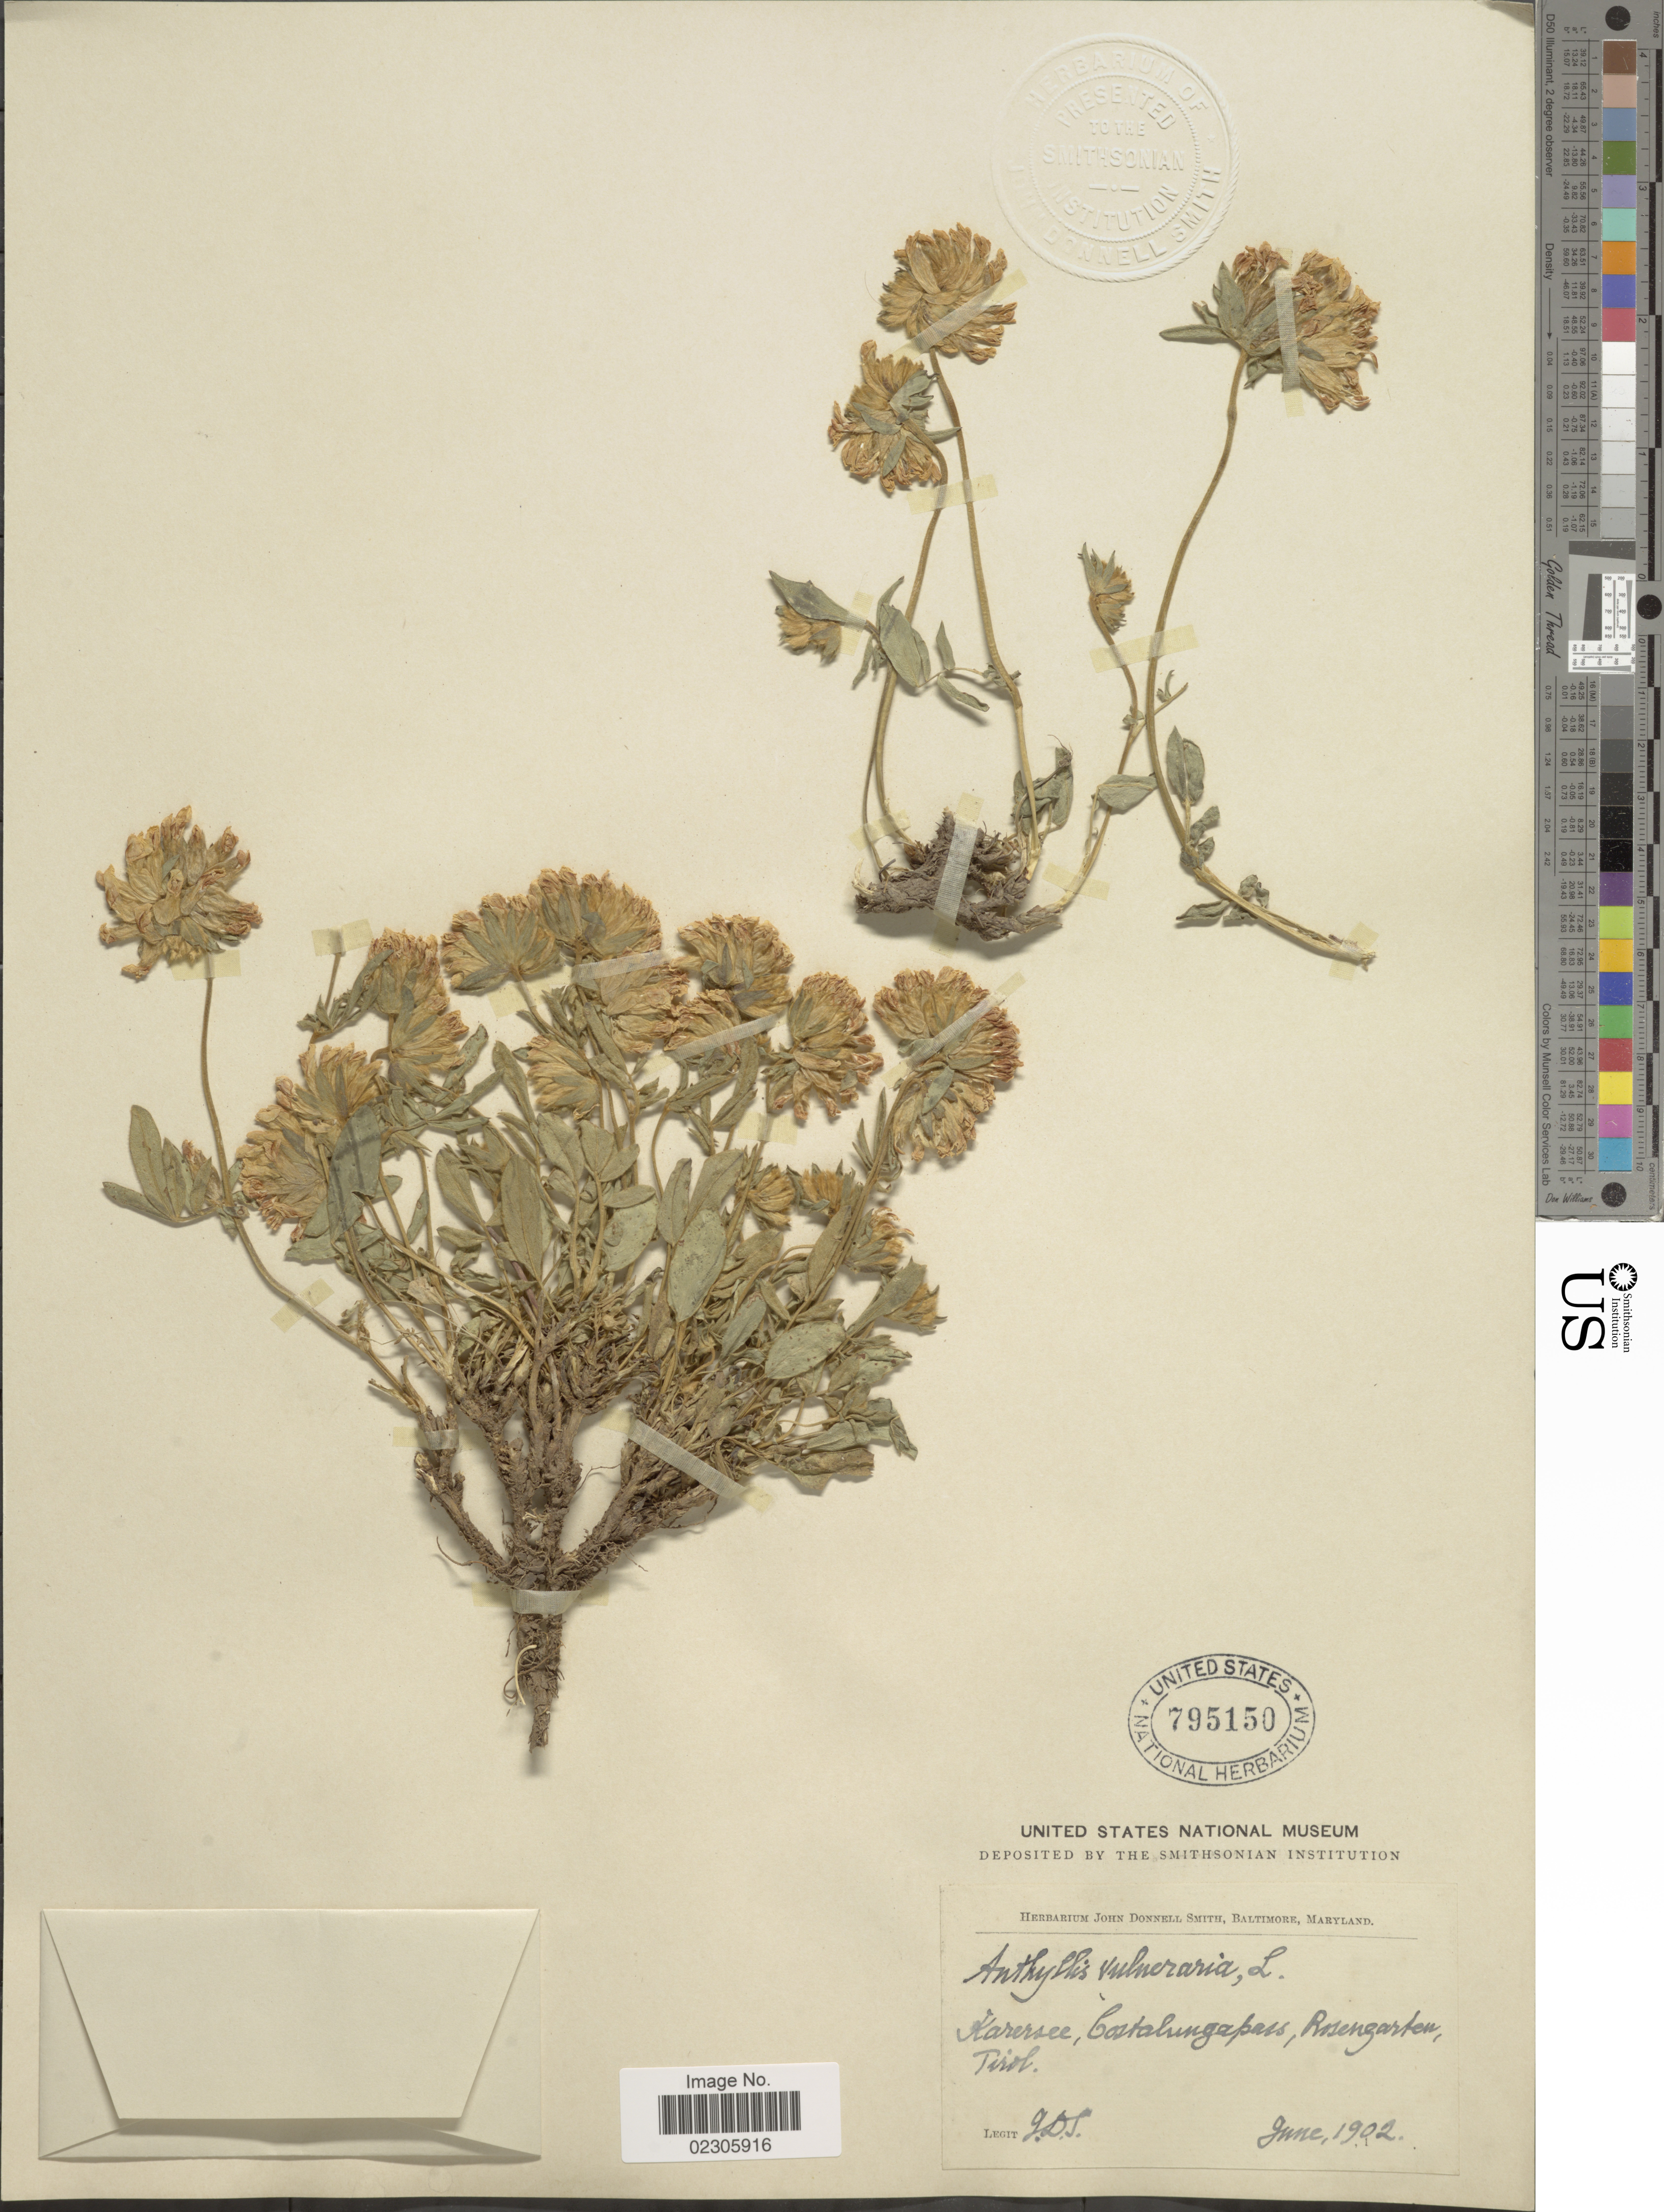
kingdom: Plantae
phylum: Tracheophyta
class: Magnoliopsida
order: Fabales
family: Fabaceae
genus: Anthyllis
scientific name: Anthyllis vulneraria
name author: L.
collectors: J. Donnell Smith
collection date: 1902-06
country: Austria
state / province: Tirol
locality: Karersee, Castalungapass, Rosengarten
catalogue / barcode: US 795150